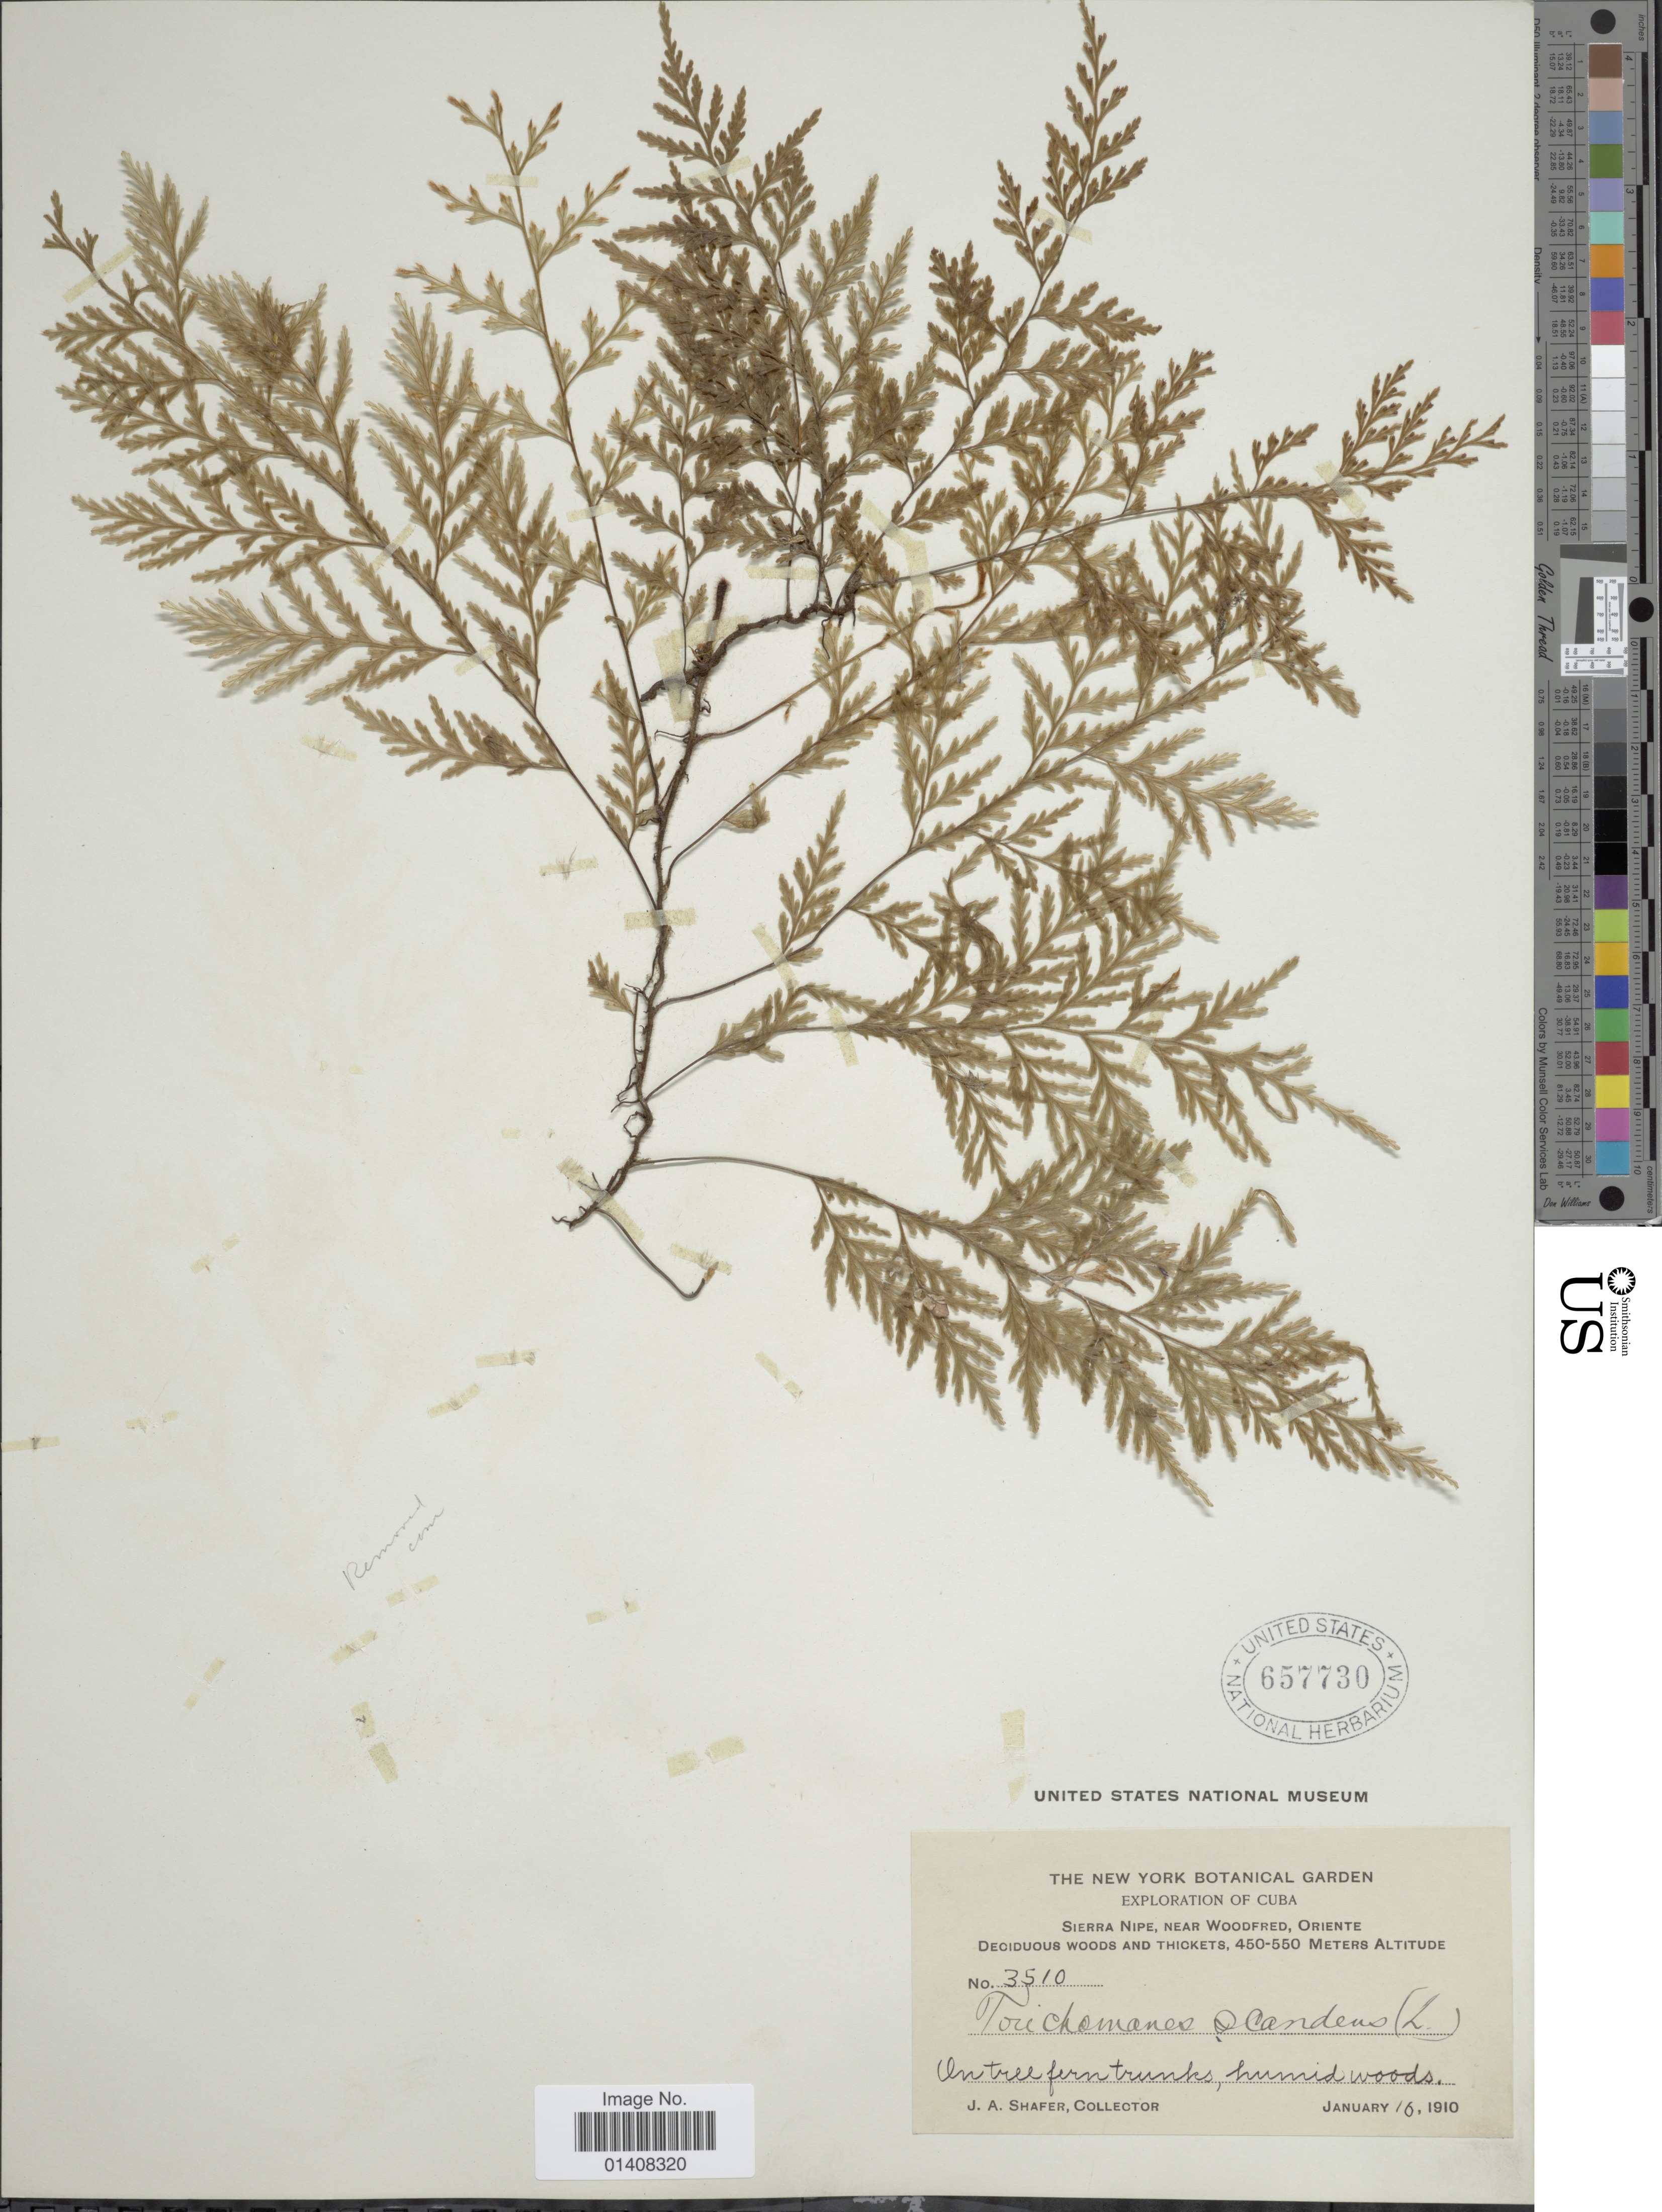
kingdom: Plantae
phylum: Tracheophyta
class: Polypodiopsida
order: Hymenophyllales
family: Hymenophyllaceae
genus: Trichomanes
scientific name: Trichomanes scandens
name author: L.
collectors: J. A. Shafer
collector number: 3510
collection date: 1910-01-16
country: Cuba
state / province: Oriente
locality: Sierra Nipe, near Woodfred, Oriente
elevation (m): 450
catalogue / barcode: US 657730